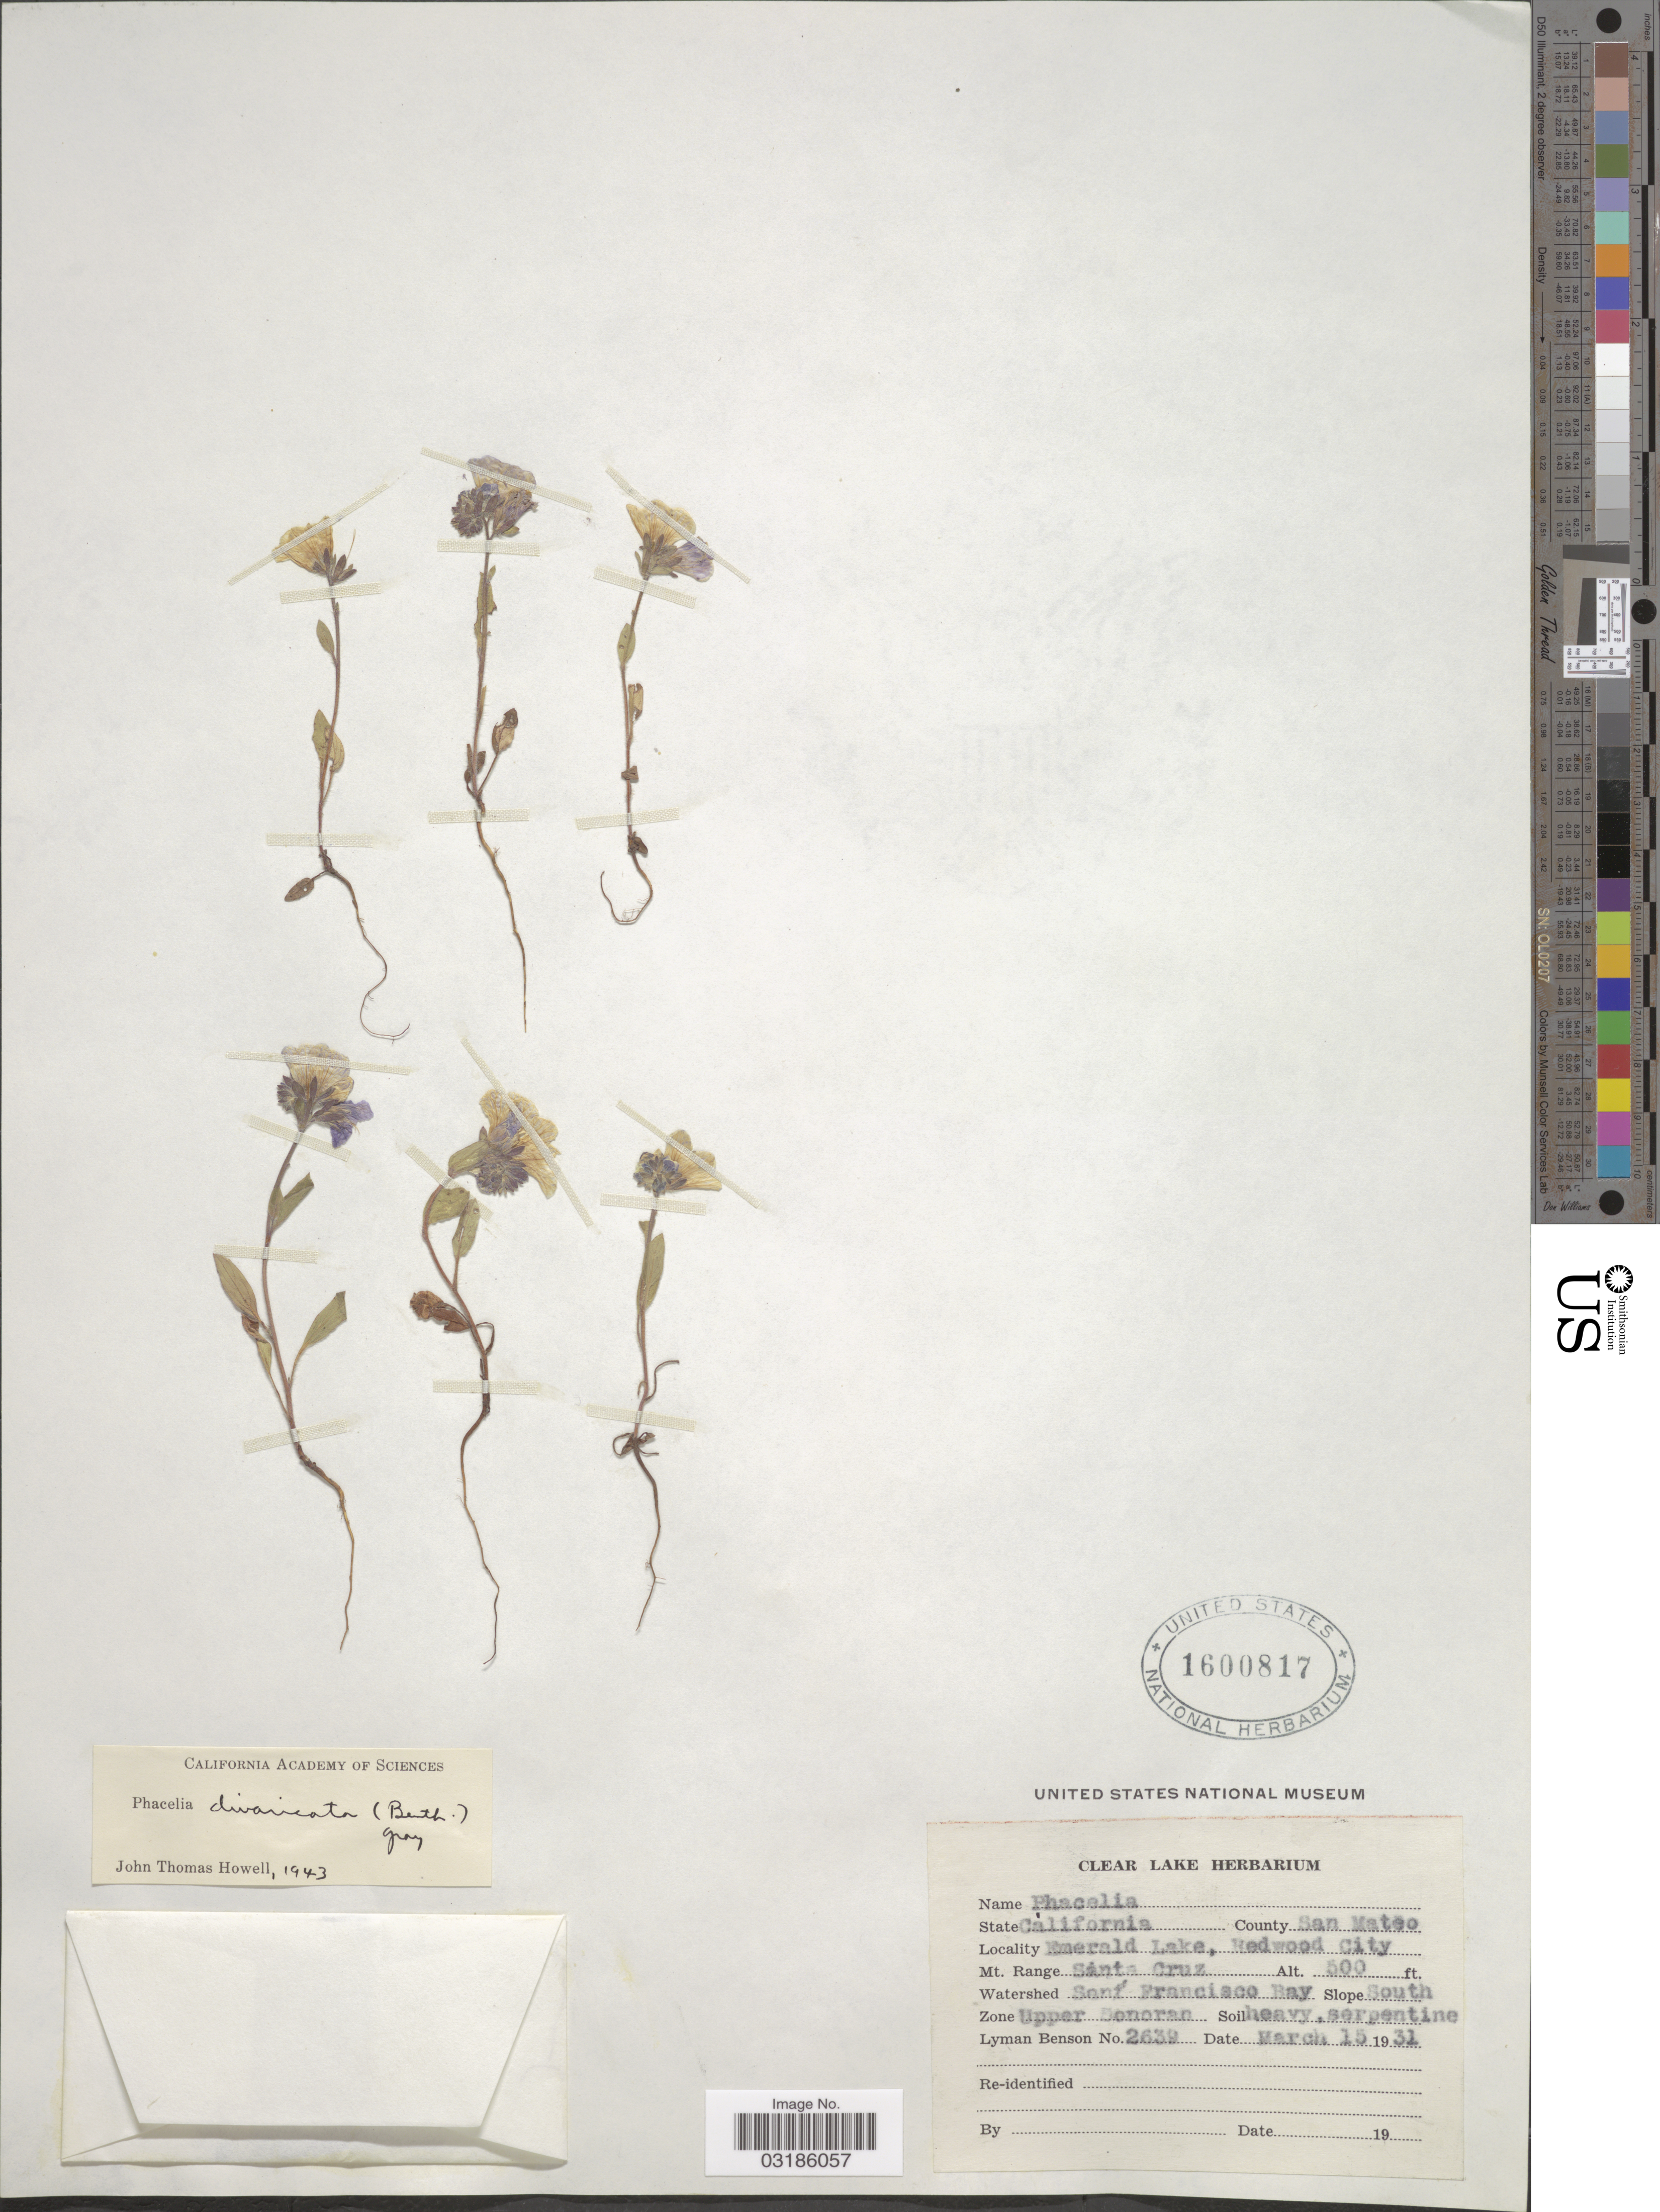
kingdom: Plantae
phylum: Tracheophyta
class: Magnoliopsida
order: Boraginales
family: Hydrophyllaceae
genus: Phacelia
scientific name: Phacelia divaricata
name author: (Benth.) A. Gray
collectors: L. D. Benson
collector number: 2639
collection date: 1931-03-15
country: United States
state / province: California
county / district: San Mateo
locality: County: San Mateo. Emerald Lake, Redwood City. Mt. Range: Santa Cruz. Watershed: San Francisco Bay. Slope: South. Zone: Upper Sonoran.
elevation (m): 152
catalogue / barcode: US 1600817